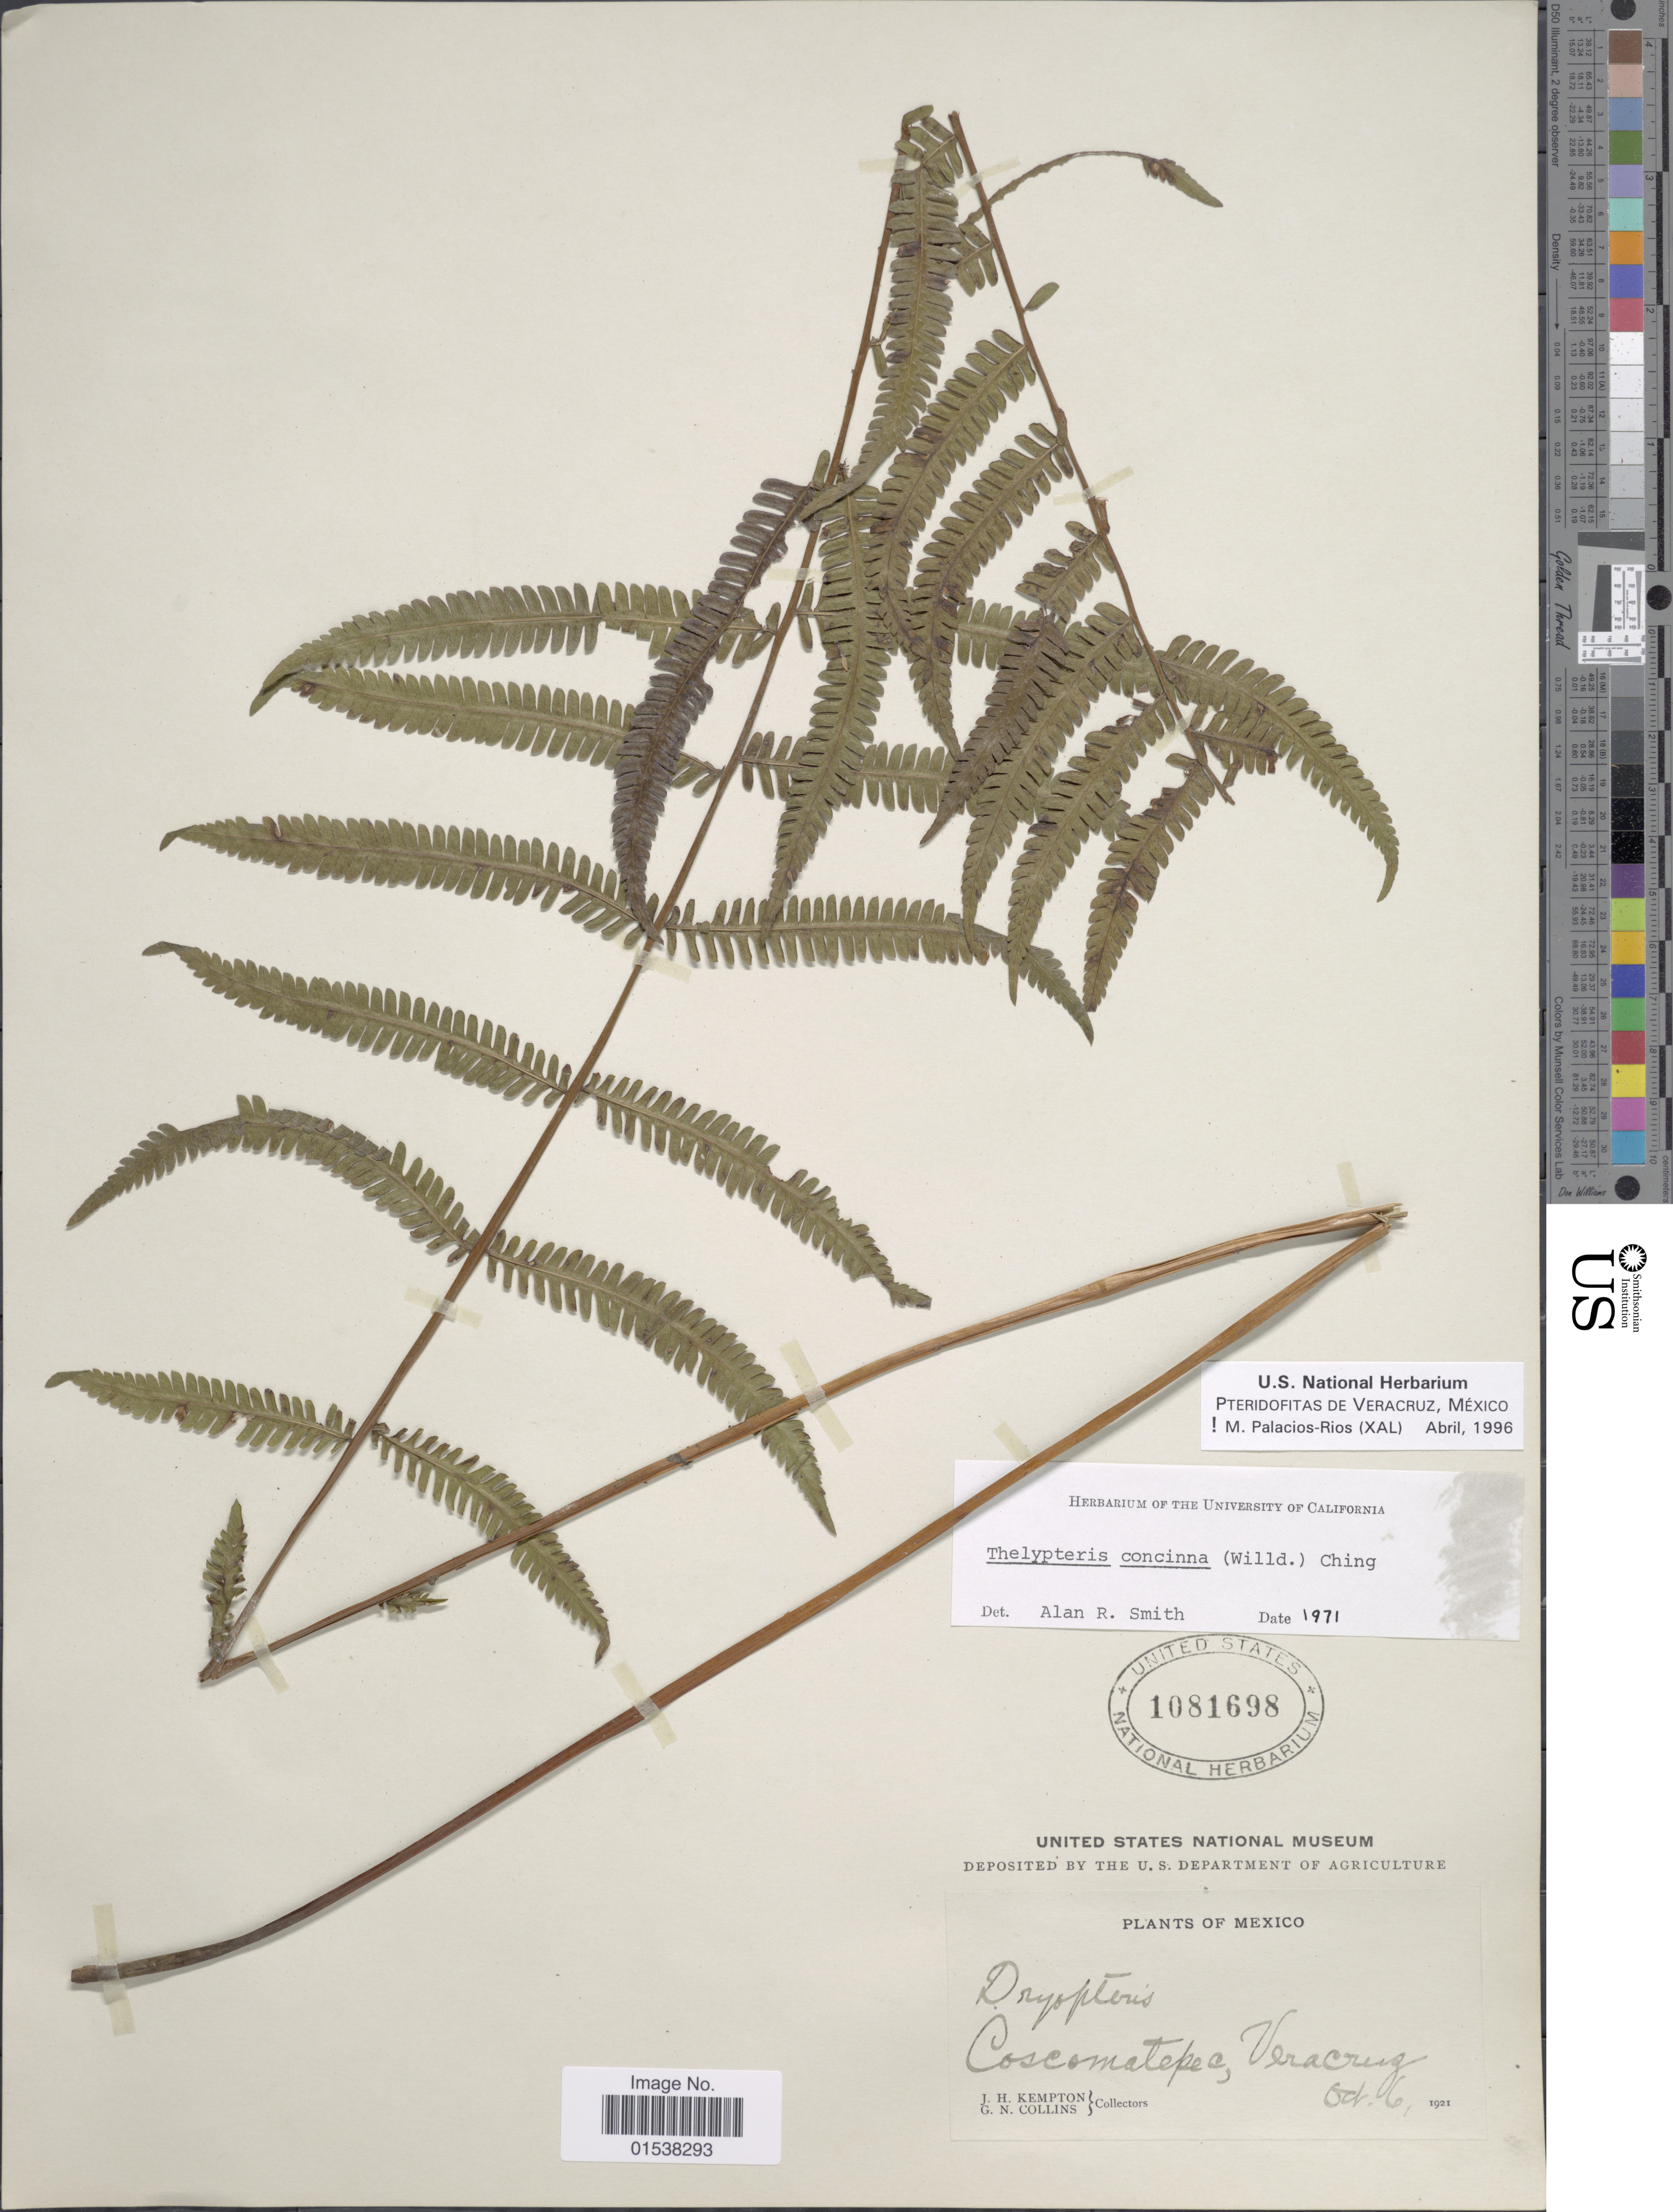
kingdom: Plantae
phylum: Tracheophyta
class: Polypodiopsida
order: Polypodiales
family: Thelypteridaceae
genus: Amauropelta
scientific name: Amauropelta concinna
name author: (Willd.) Pic. Serm.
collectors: J. H. Kempton & G. Collins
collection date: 1921-10-06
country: Mexico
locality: Coscomatepec, Vera Cruz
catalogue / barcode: US 1081698